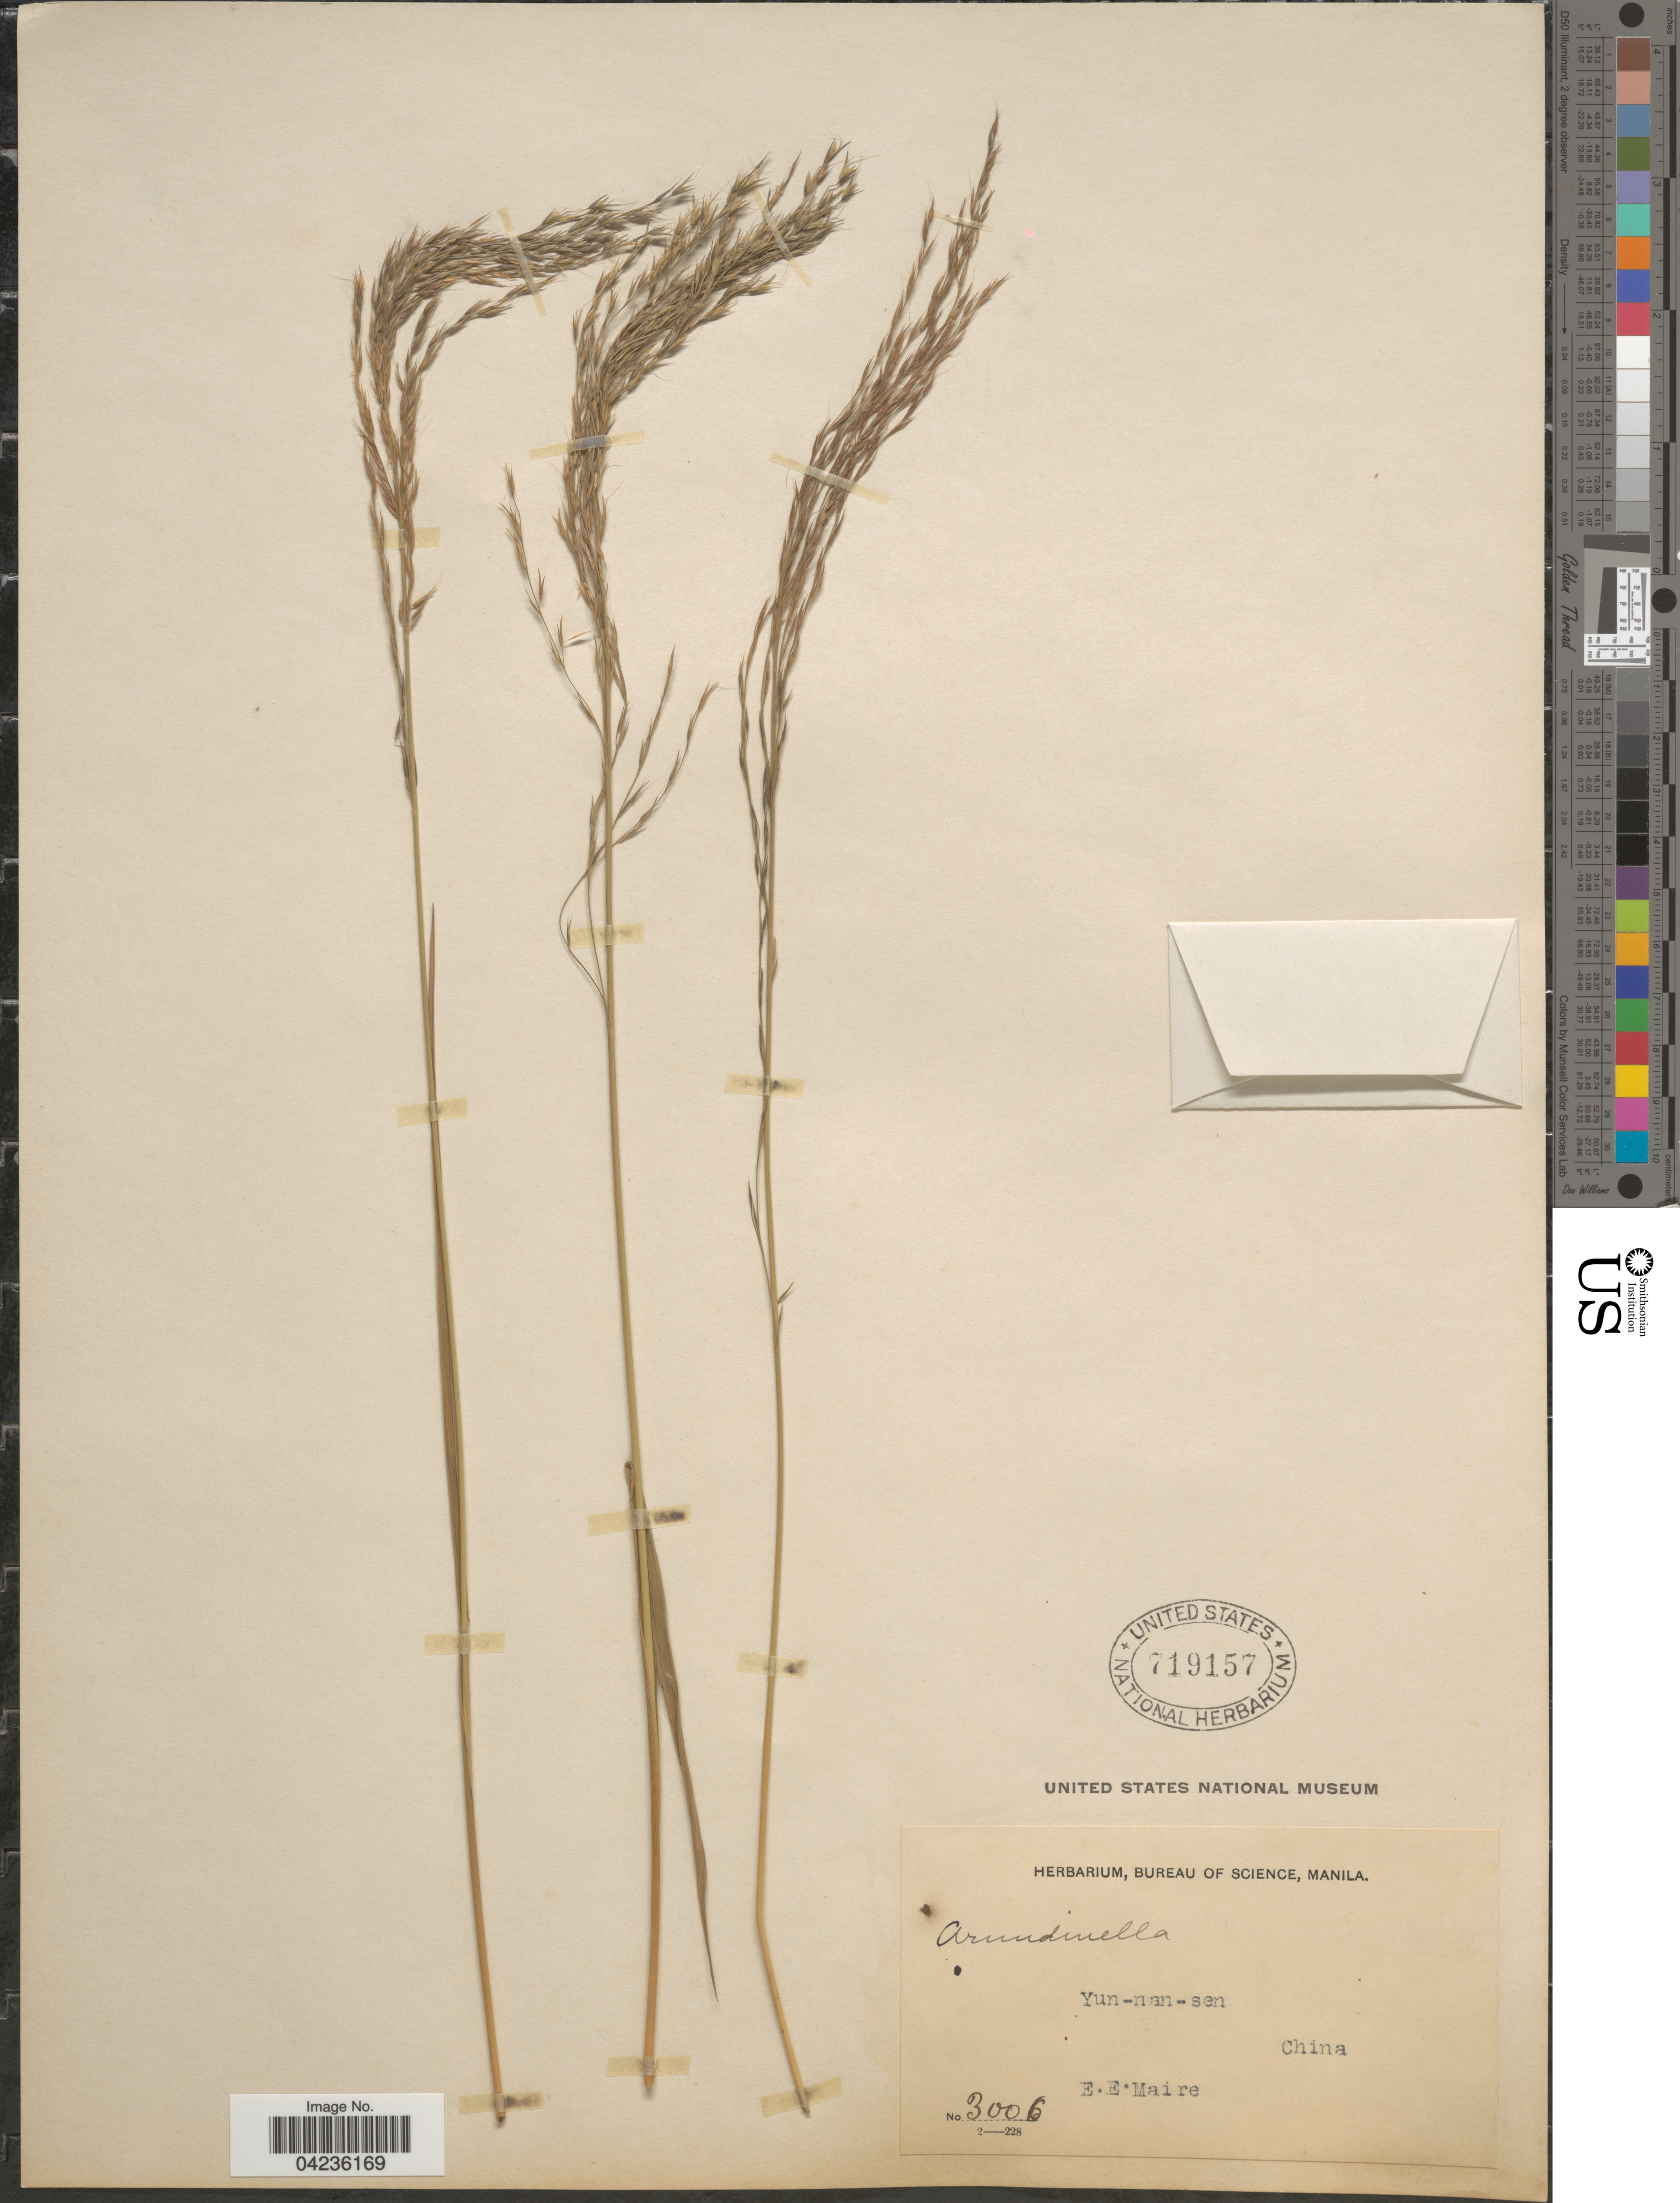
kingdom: Plantae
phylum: Tracheophyta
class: Liliopsida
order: Poales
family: Poaceae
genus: Arundinella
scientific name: Arundinella setosa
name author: Trin.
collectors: E. E. Maire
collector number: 3006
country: China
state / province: Yunnan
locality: Yun-nan-sen.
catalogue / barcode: US 719157